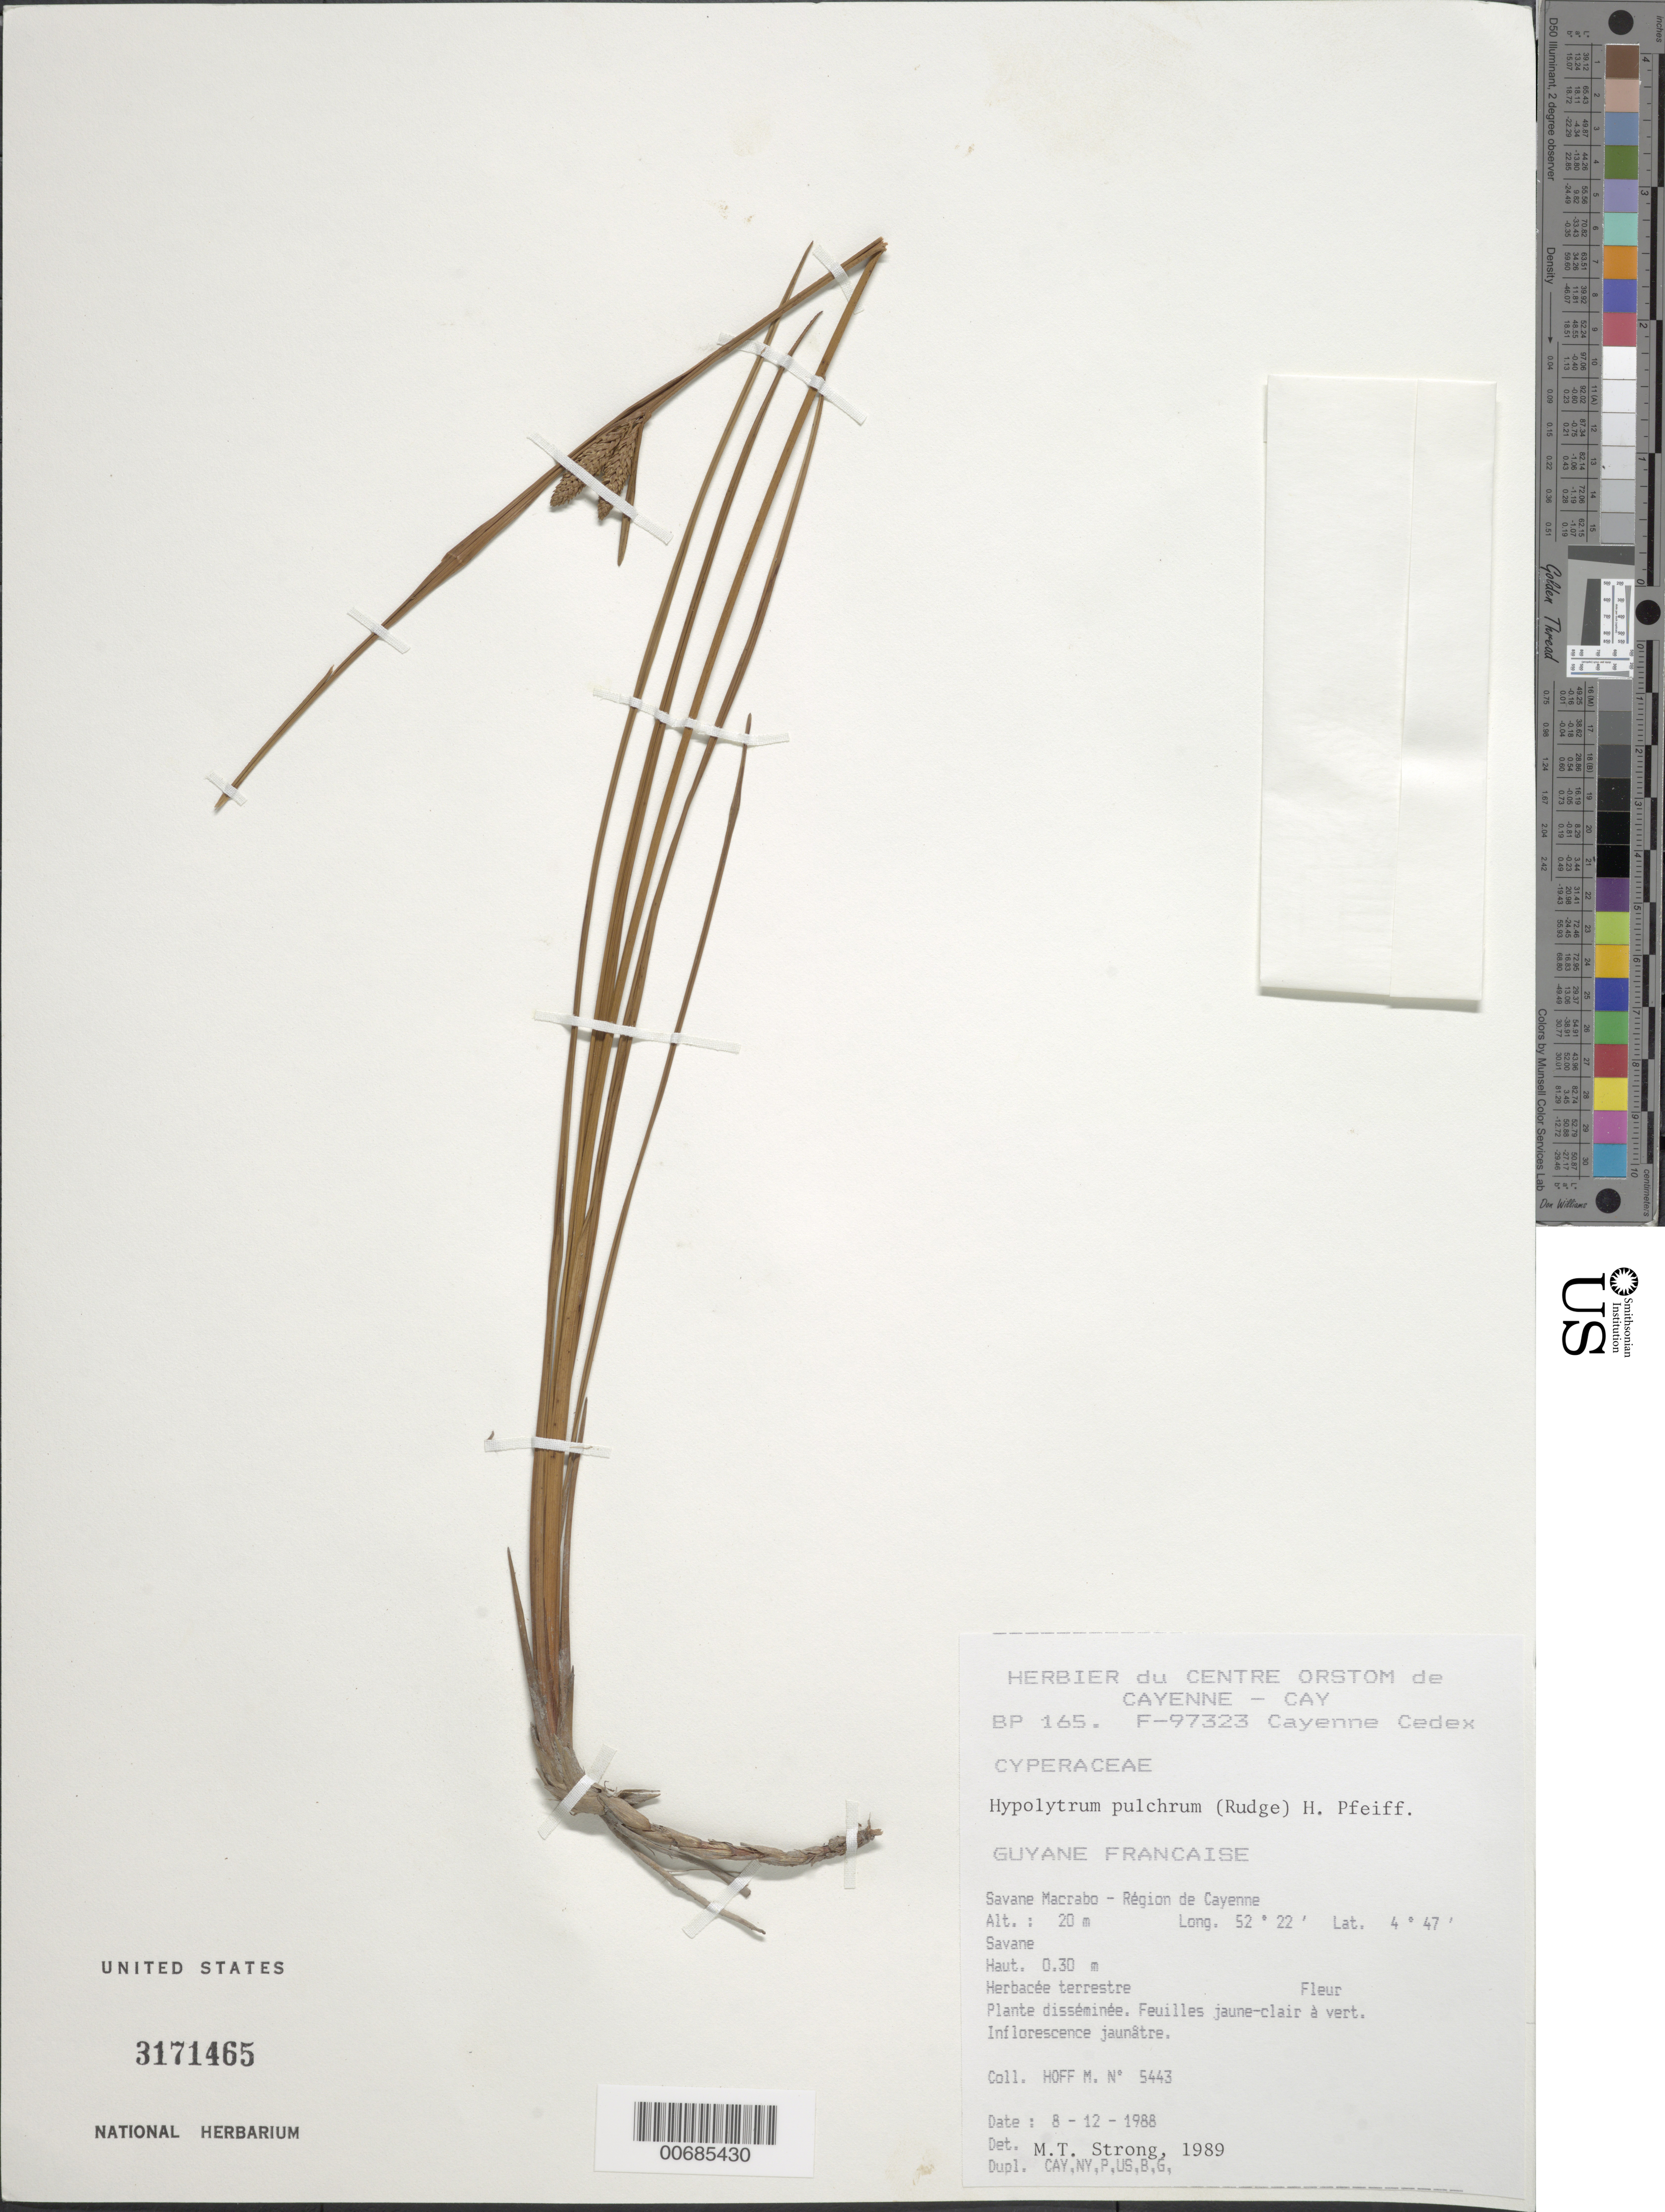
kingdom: Plantae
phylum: Tracheophyta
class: Liliopsida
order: Poales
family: Cyperaceae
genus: Hypolytrum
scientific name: Hypolytrum pulchrum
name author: (Rudge) H. Pfeiff.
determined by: Strong, M. T., (US), Smithsonian Institution - National Museum of Natural History (UNITED STATES)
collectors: M. Hoff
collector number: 5443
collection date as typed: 8-Dec-88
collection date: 1988-12-08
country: French Guiana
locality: Savane Macrabo, région de Cayenne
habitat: Savane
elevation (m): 20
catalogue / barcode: US 3171465